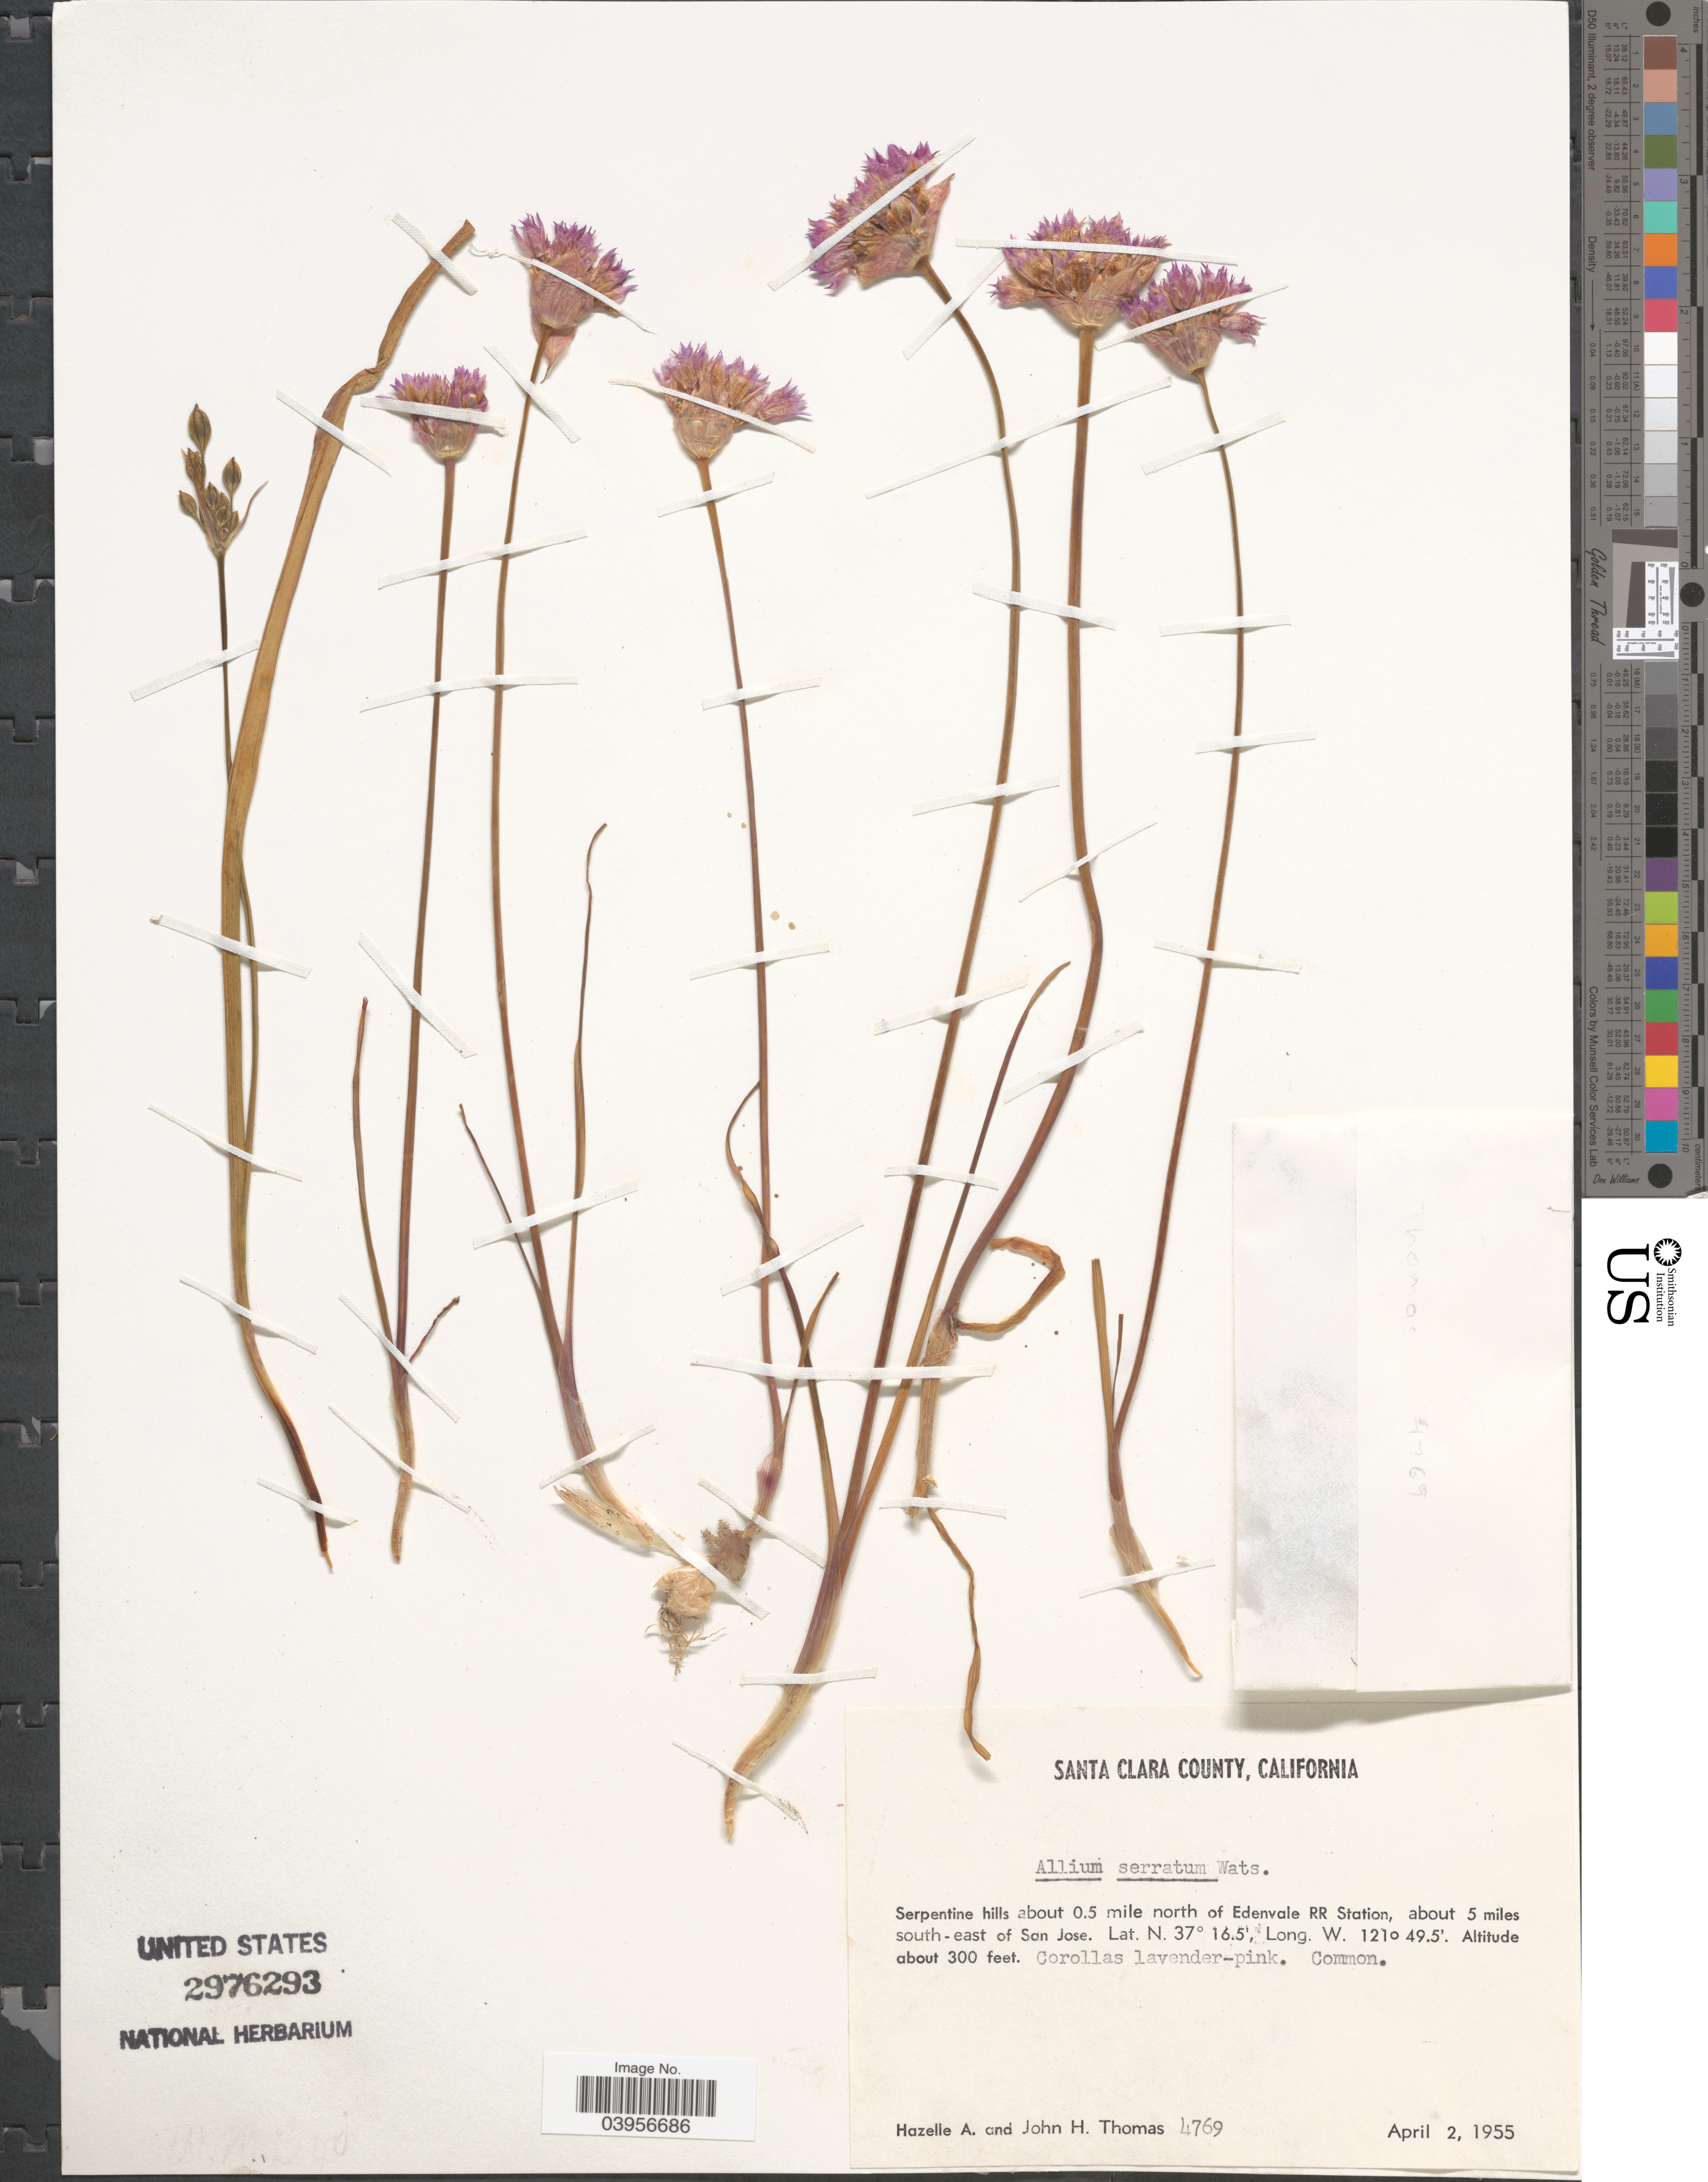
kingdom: Plantae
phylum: Tracheophyta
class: Liliopsida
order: Asparagales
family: Amaryllidaceae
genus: Allium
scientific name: Allium serratum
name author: S. Watson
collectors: A. Hazelle & J. H. Thomas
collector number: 4769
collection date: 1955-04-02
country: United States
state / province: California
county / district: Santa Clara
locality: Santa Clara County. Serpentine hills about 0.5 mile north of Edenvale RR Station, about 5 miles south-east of San Jose.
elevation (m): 91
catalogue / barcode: US 2976293